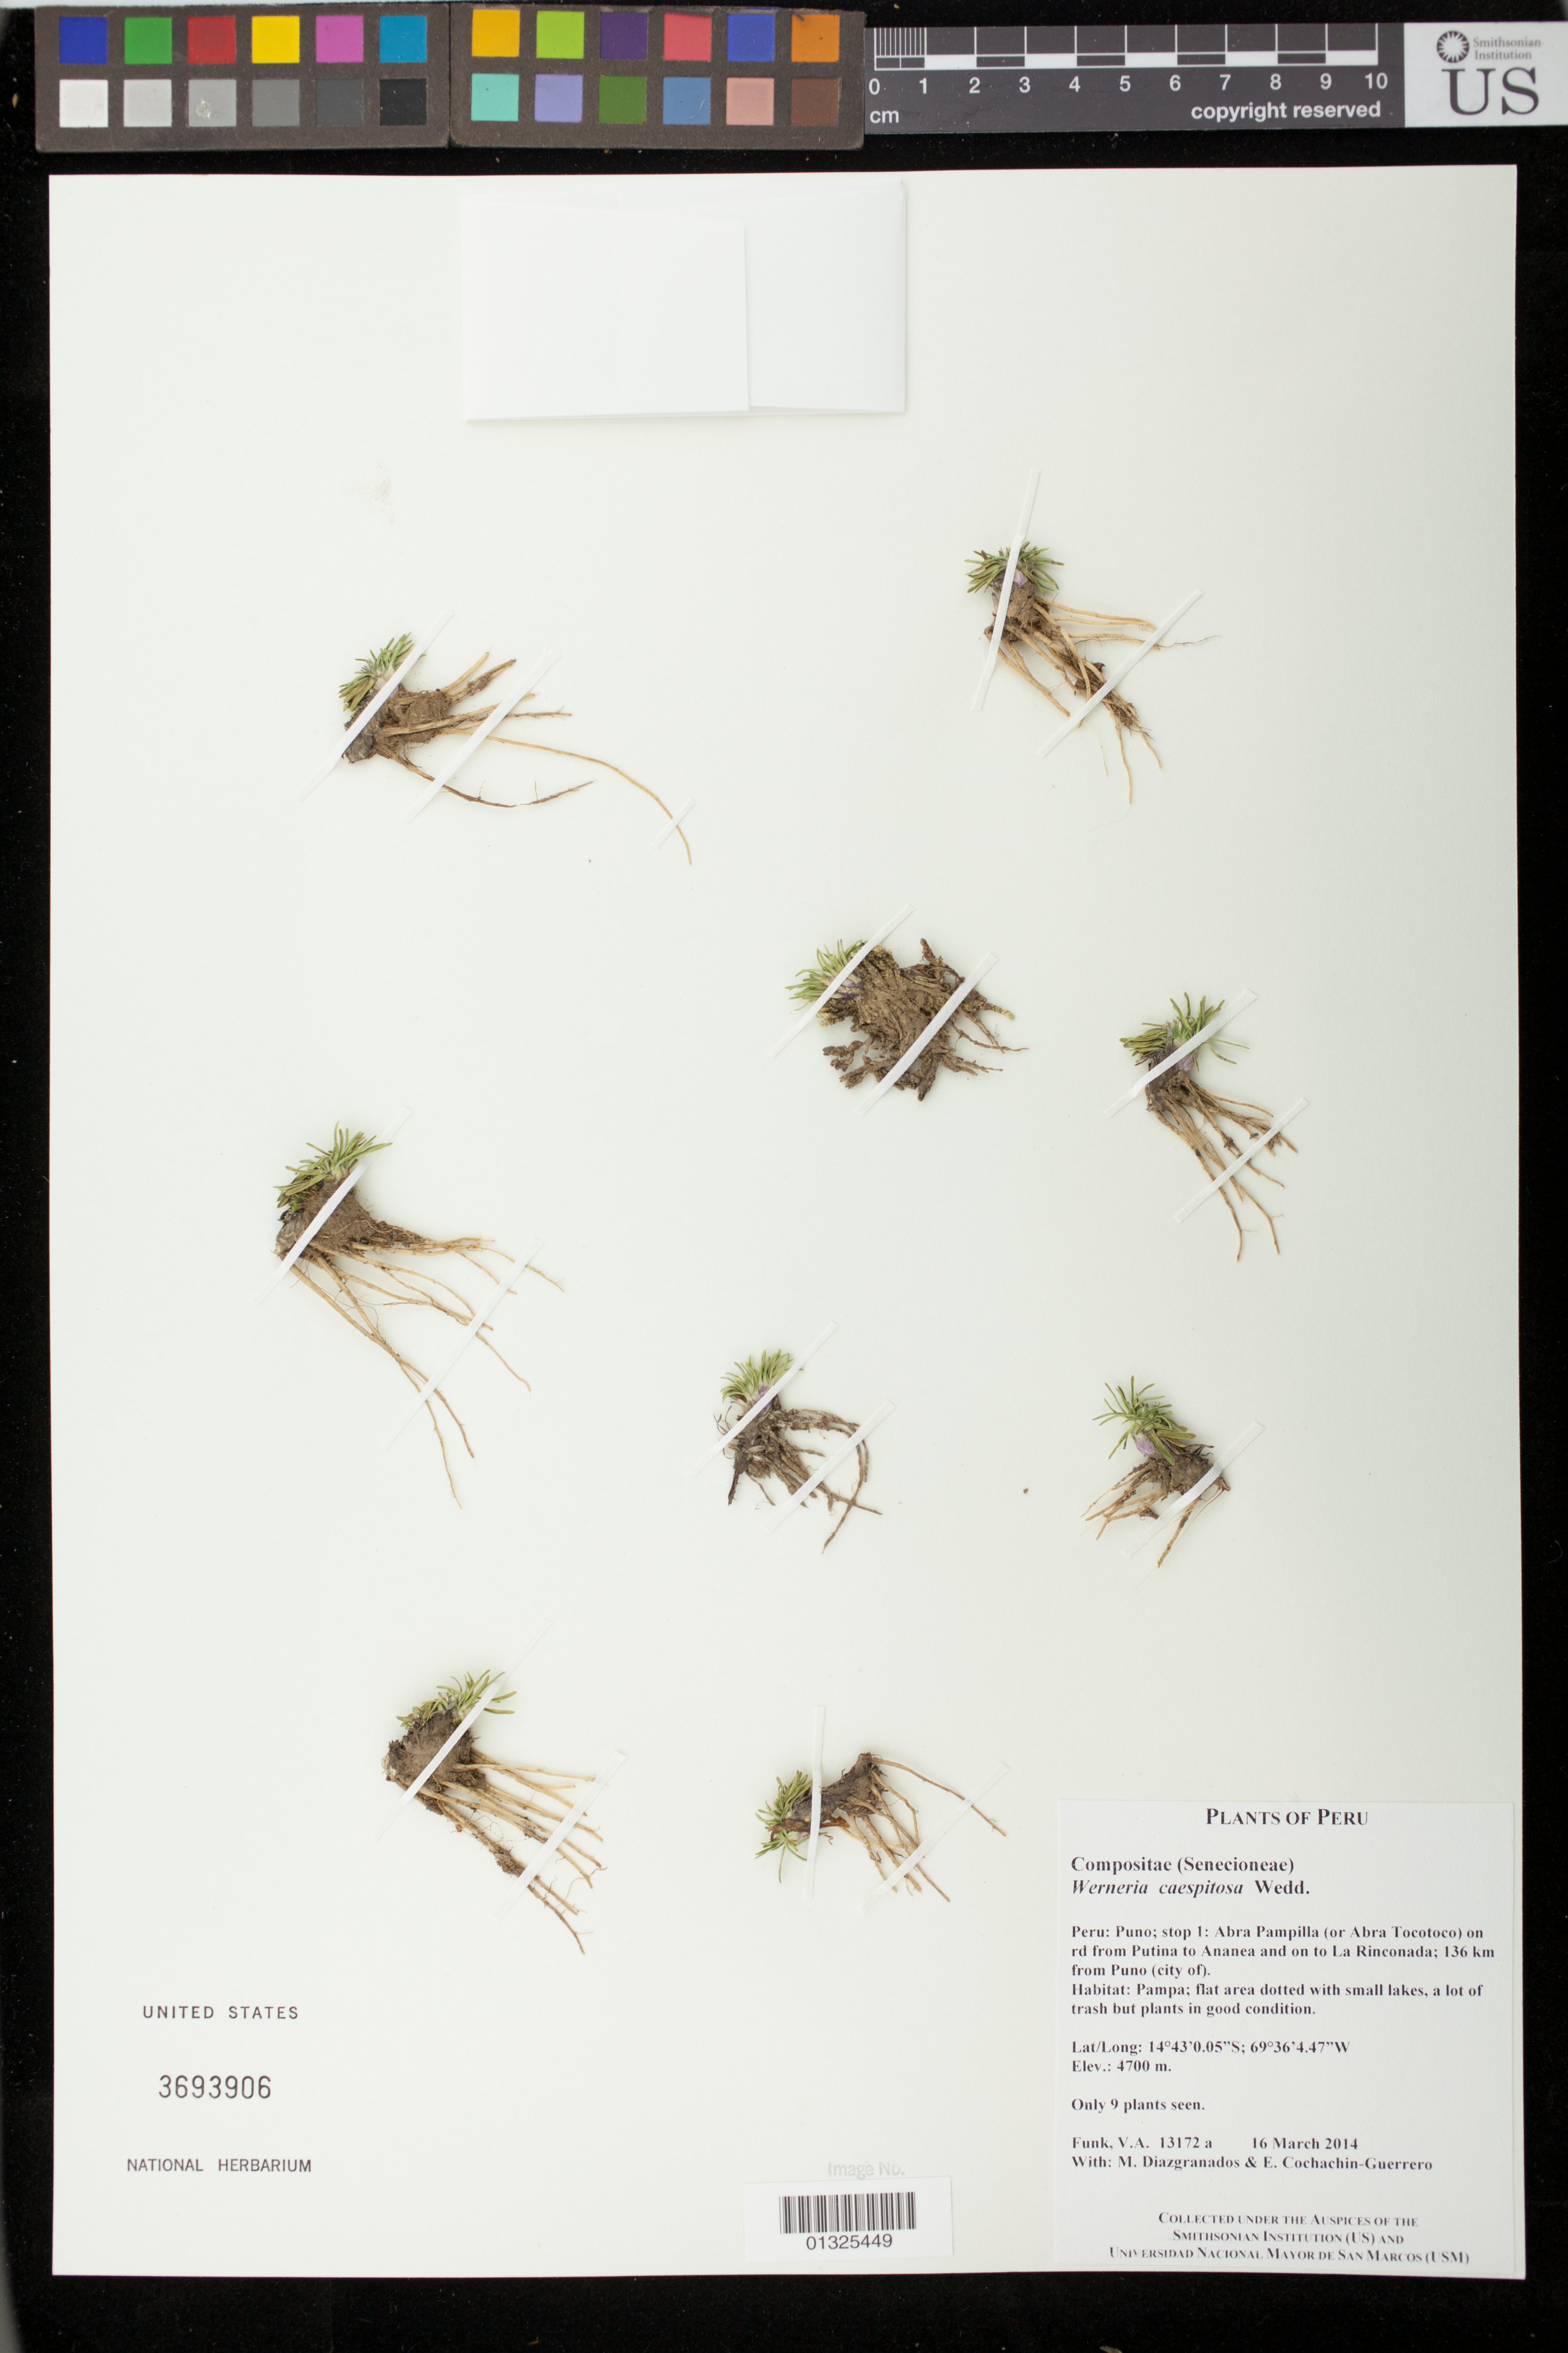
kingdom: Plantae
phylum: Tracheophyta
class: Magnoliopsida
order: Asterales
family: Asteraceae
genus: Werneria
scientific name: Werneria caespitosa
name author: Wedd.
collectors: M. Diazgranados C. & E. Cochachin Guerrero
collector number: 13172 A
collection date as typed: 16 March 2014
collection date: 2014-03-16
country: Peru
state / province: Puno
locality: Abra Pampilla (or Abra Tocotoco) on Rd to Putina to Ananea and on to La Rinconada; 136 km from the city of Puno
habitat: Pampa; flat area dotted with small lakes, a lot of trash but plants in good condition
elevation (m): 4700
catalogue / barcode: US 3693906